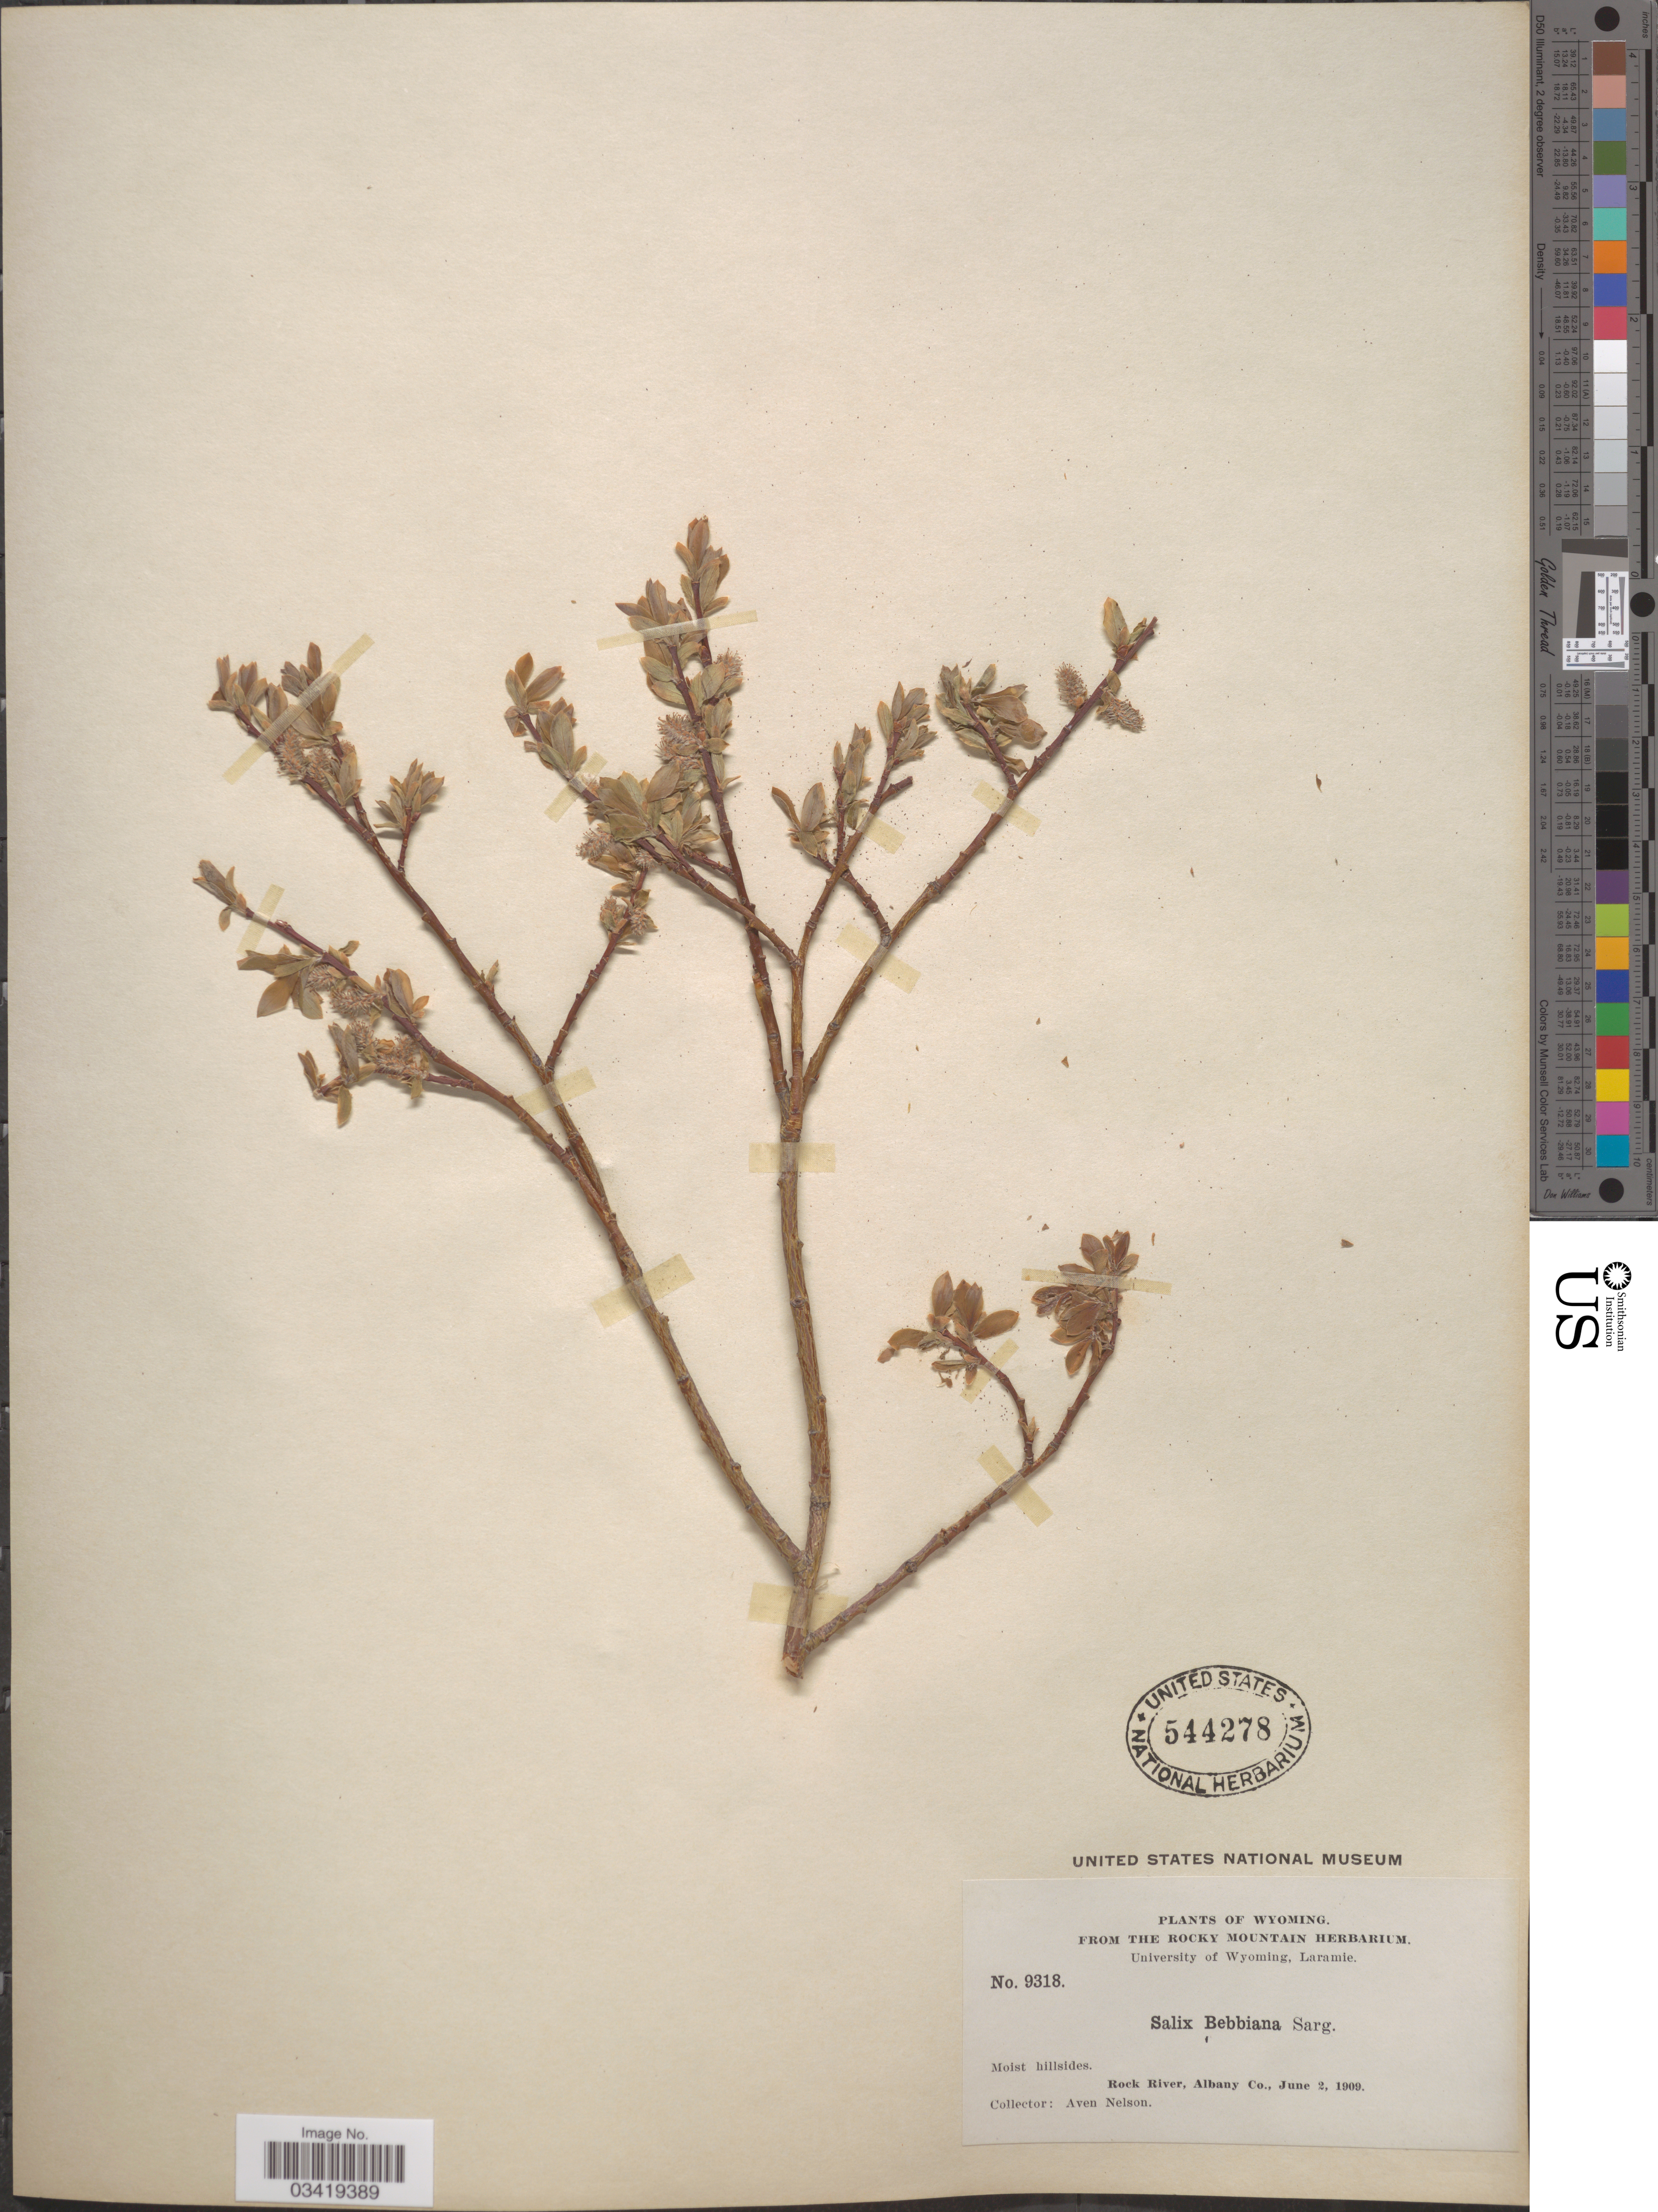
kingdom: Plantae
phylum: Tracheophyta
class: Magnoliopsida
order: Malpighiales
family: Salicaceae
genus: Salix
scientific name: Salix bebbiana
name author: Sarg.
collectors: A. Nelson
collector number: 9318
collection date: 1909-06-02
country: United States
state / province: Wyoming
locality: Rock River, Albany Co.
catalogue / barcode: US 544278